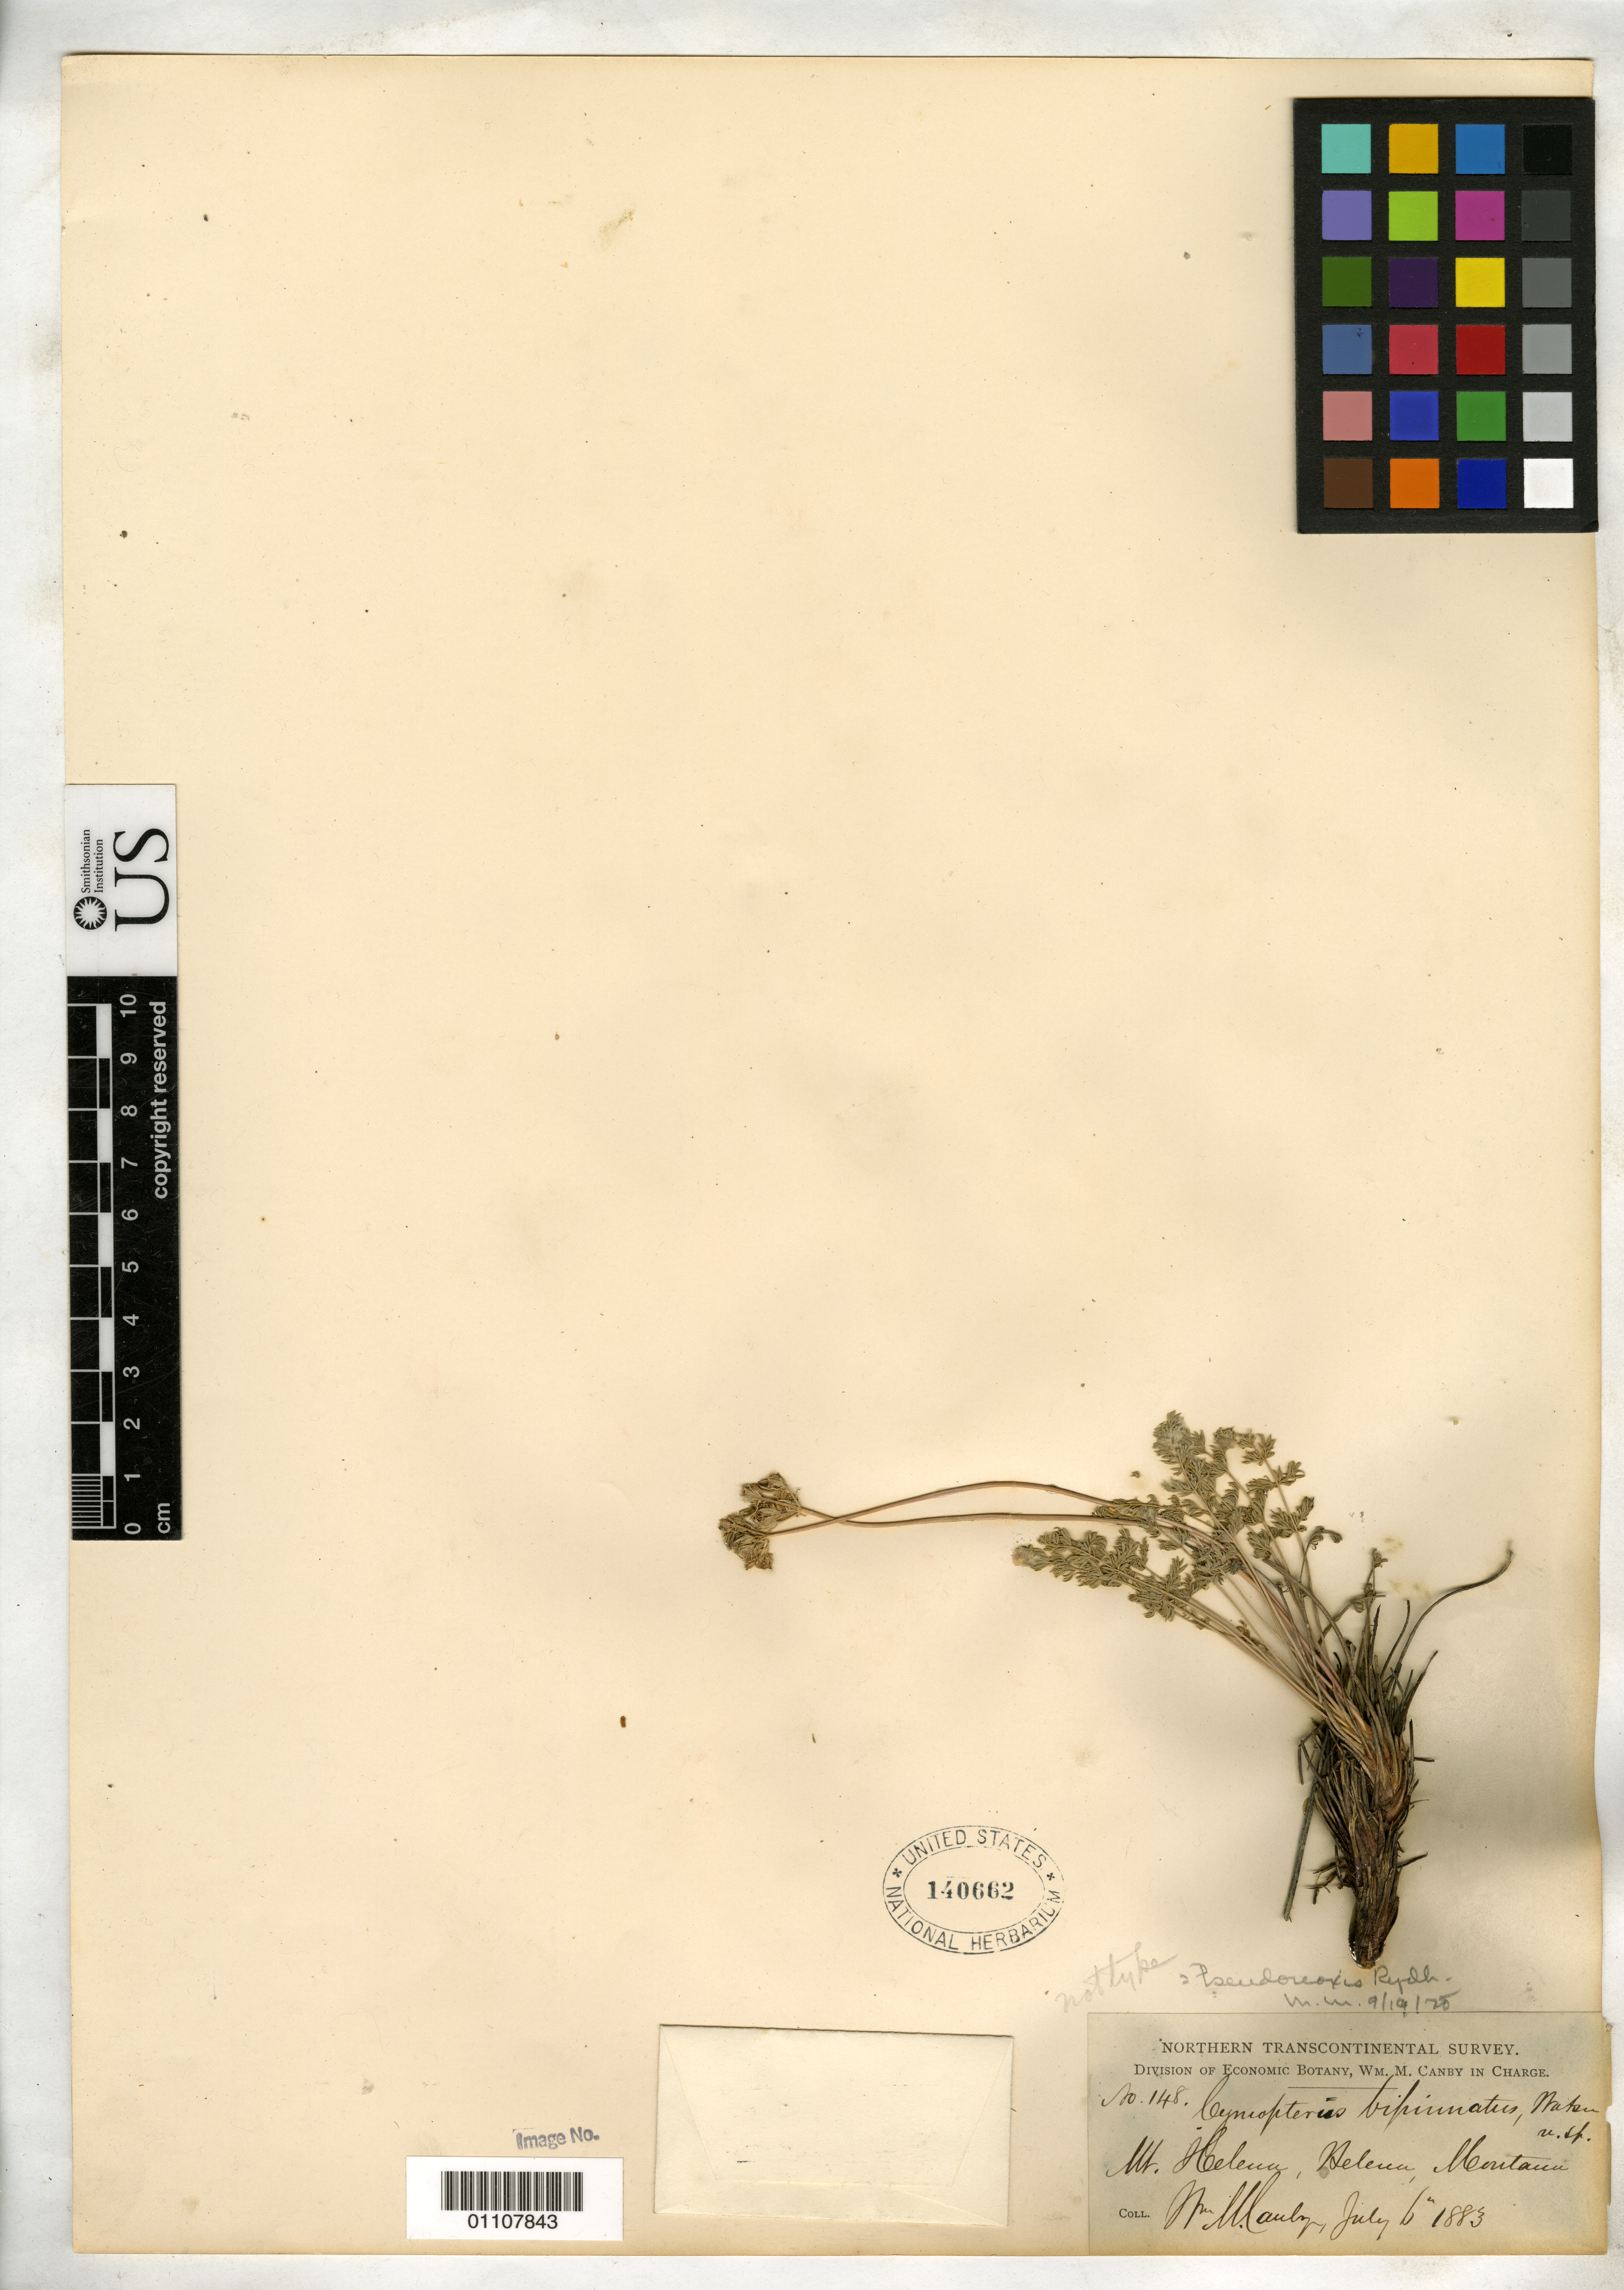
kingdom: Plantae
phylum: Tracheophyta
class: Magnoliopsida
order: Apiales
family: Apiaceae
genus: Cymopterus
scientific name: Cymopterus bipinnatus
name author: S. Watson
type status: Syntype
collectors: W. M. Canby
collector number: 148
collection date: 1883-07-06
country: United States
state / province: Montana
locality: Mount Helena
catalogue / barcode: US 140662